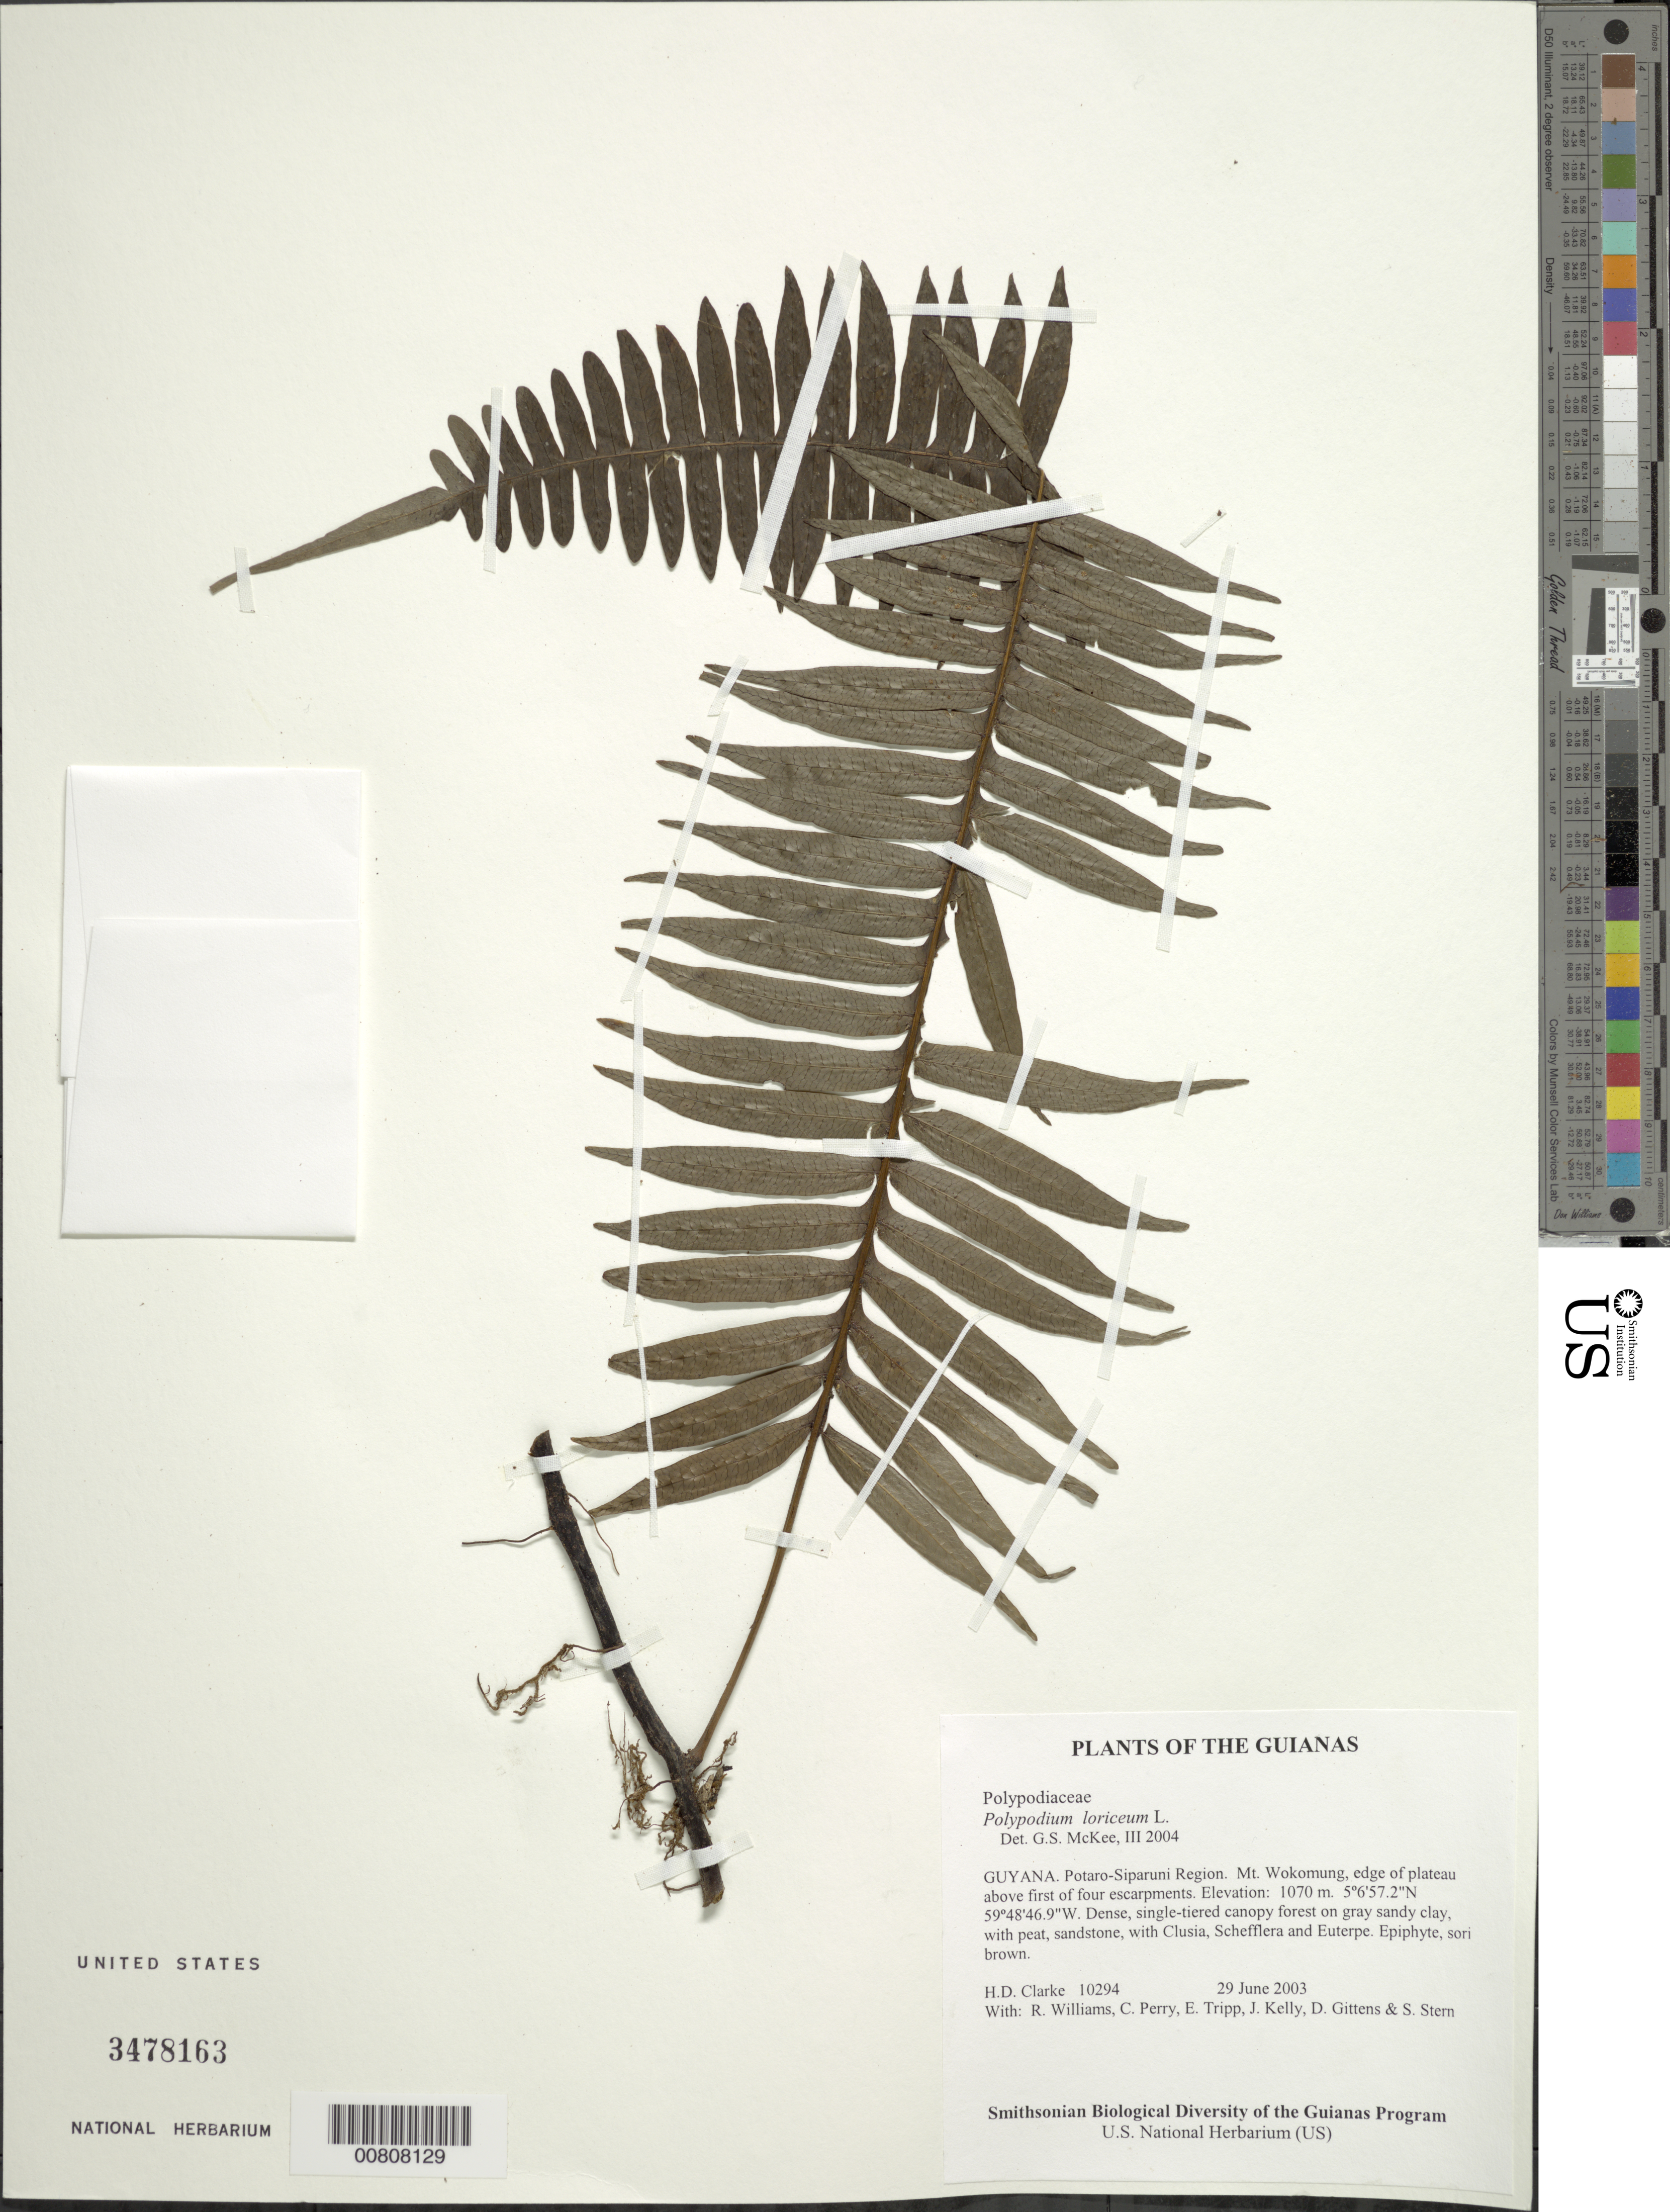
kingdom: Plantae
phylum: Tracheophyta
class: Polypodiopsida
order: Polypodiales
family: Polypodiaceae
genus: Serpocaulon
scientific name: Serpocaulon loriceum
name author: (L.) A.R. Sm.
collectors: H. D. Clarke, R. Williams, C. Perry, E. Tripp, J. Kelly, D. Gittens & S. R. Stern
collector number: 10294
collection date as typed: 29 June 2003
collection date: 2003-06-29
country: Guyana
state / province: Potaro-Siparuni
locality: Mt. Wokomung, edge of plateau above first of four escarpments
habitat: Dense, single-tiered canopy forest on gray sandy clay, with peat, sandstone, with Clusia, Schefflera and Euterpe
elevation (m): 1070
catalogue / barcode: US 3478163